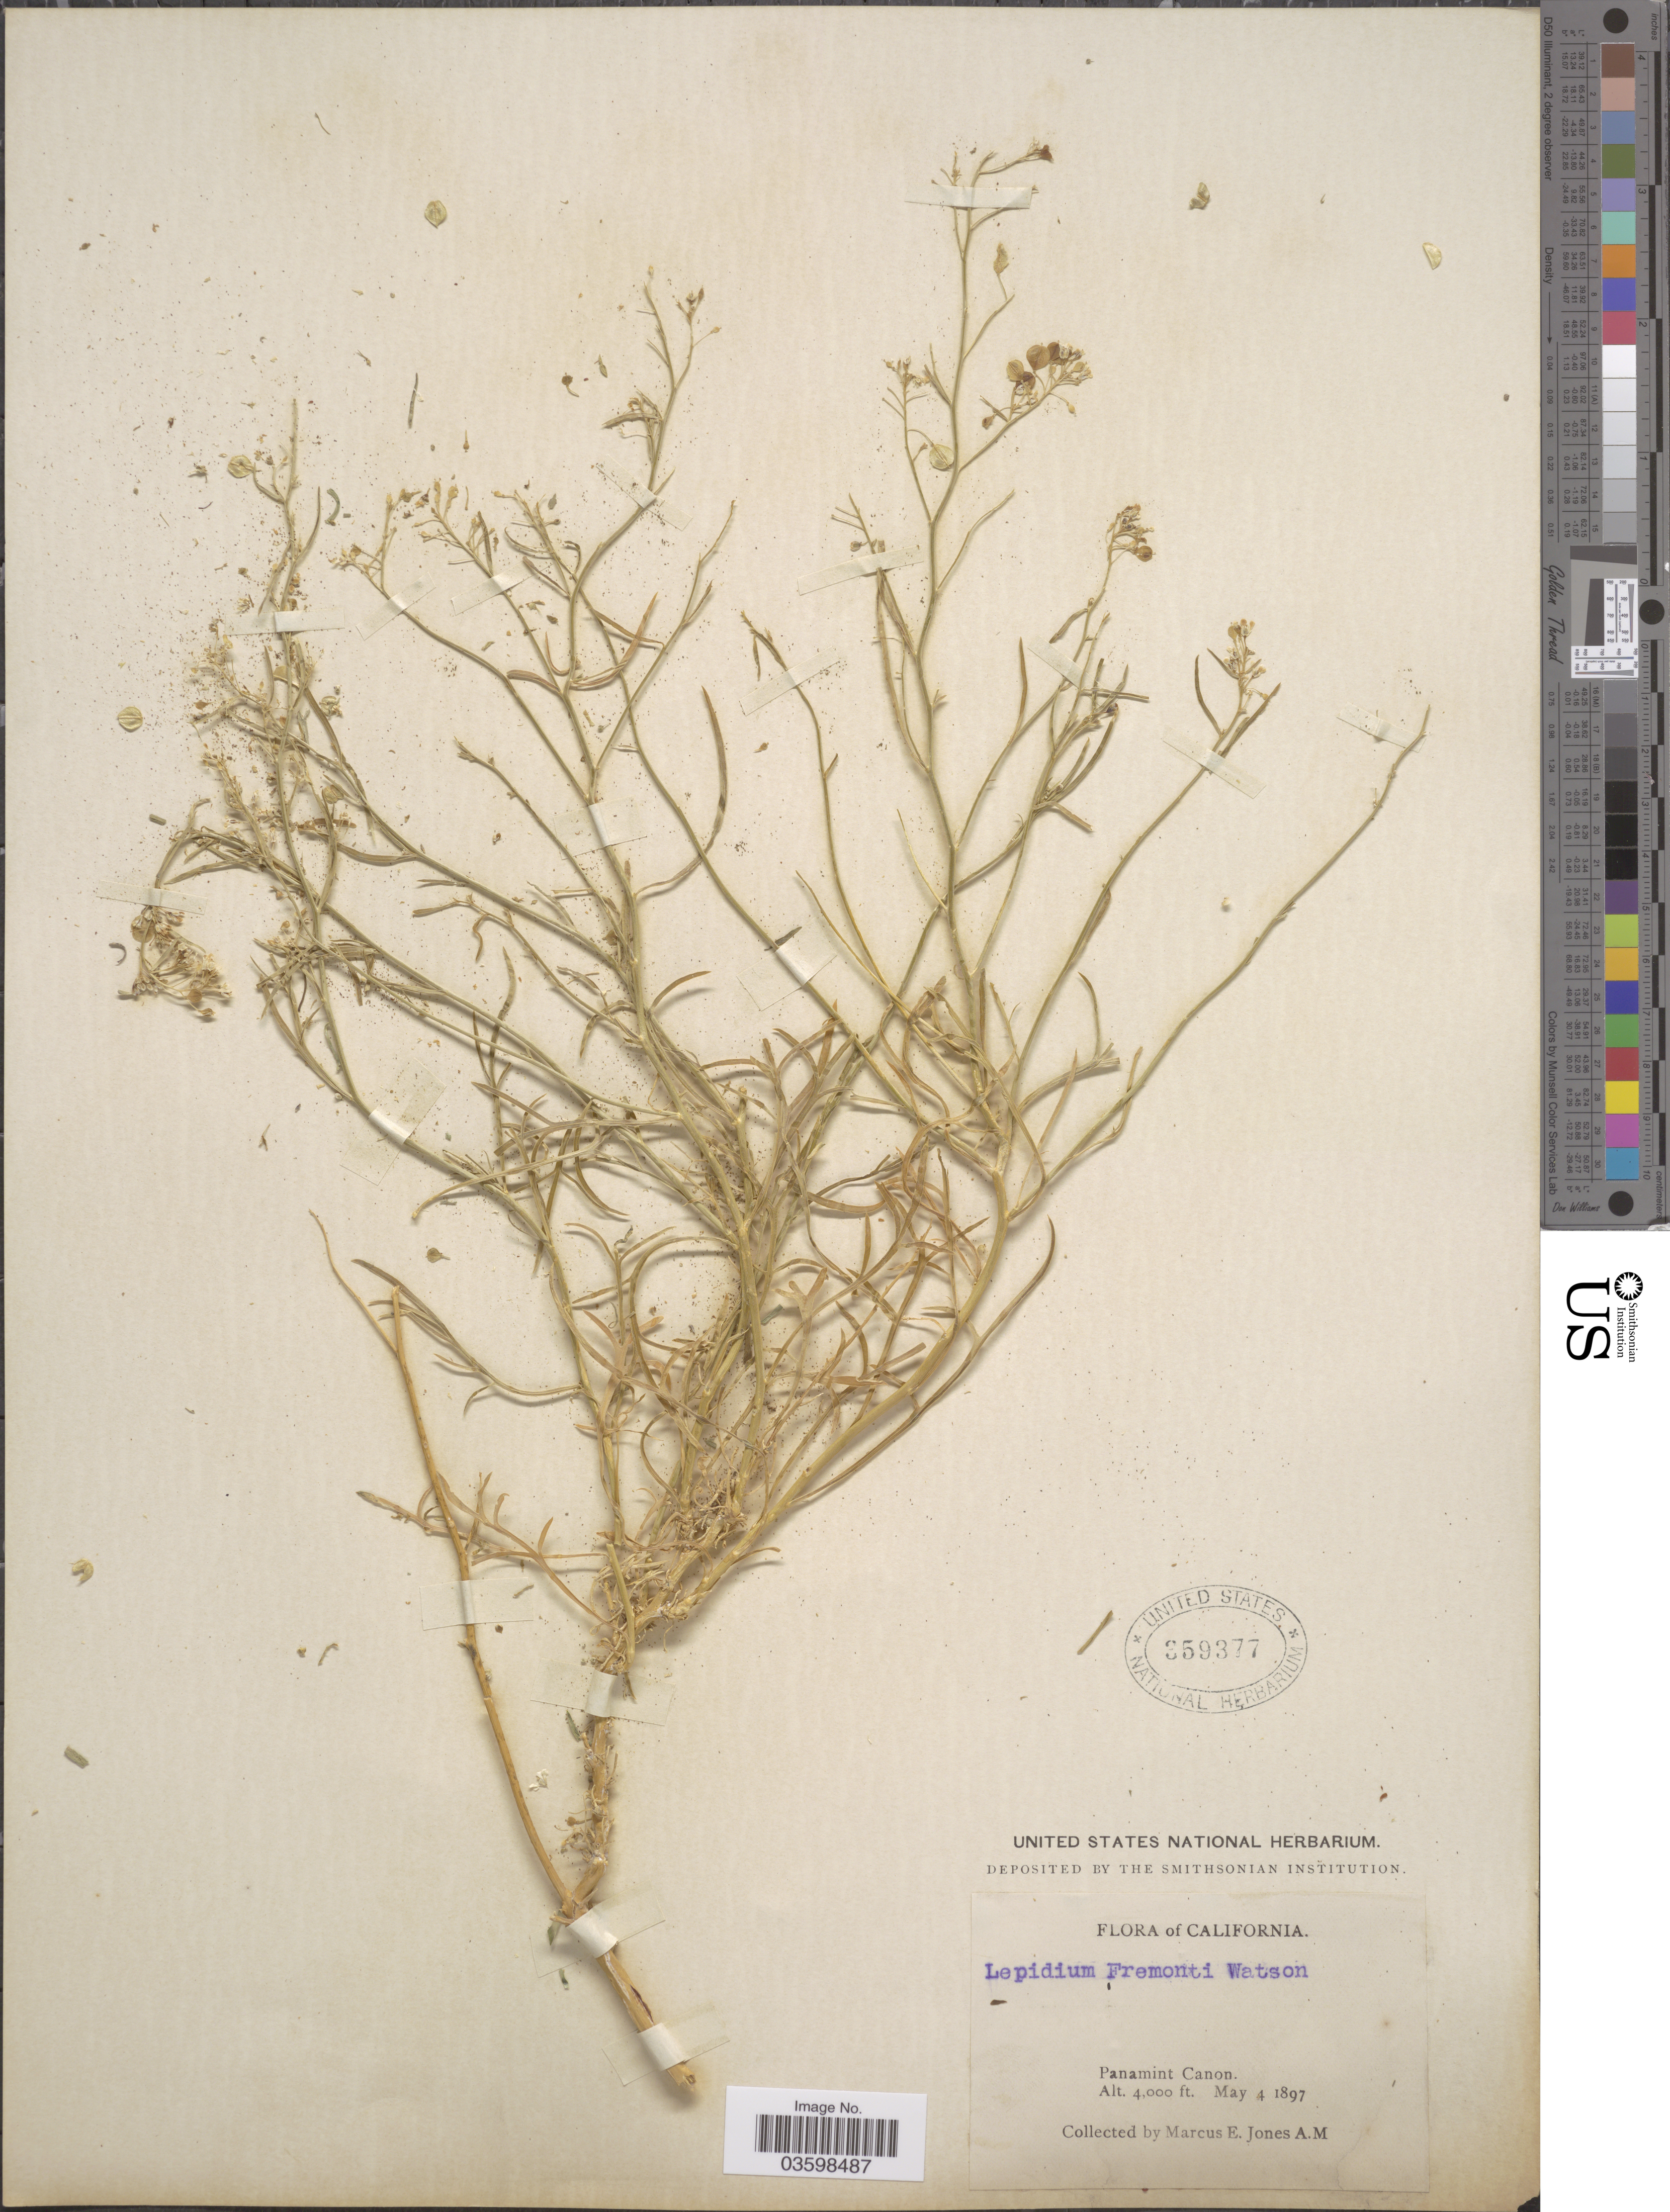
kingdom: Plantae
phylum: Tracheophyta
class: Magnoliopsida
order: Brassicales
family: Brassicaceae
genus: Lepidium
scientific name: Lepidium fremontii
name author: S. Watson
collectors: M. E. Jones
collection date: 1897-05-04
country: United States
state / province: California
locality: Panamint Canon.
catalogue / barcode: US 359377